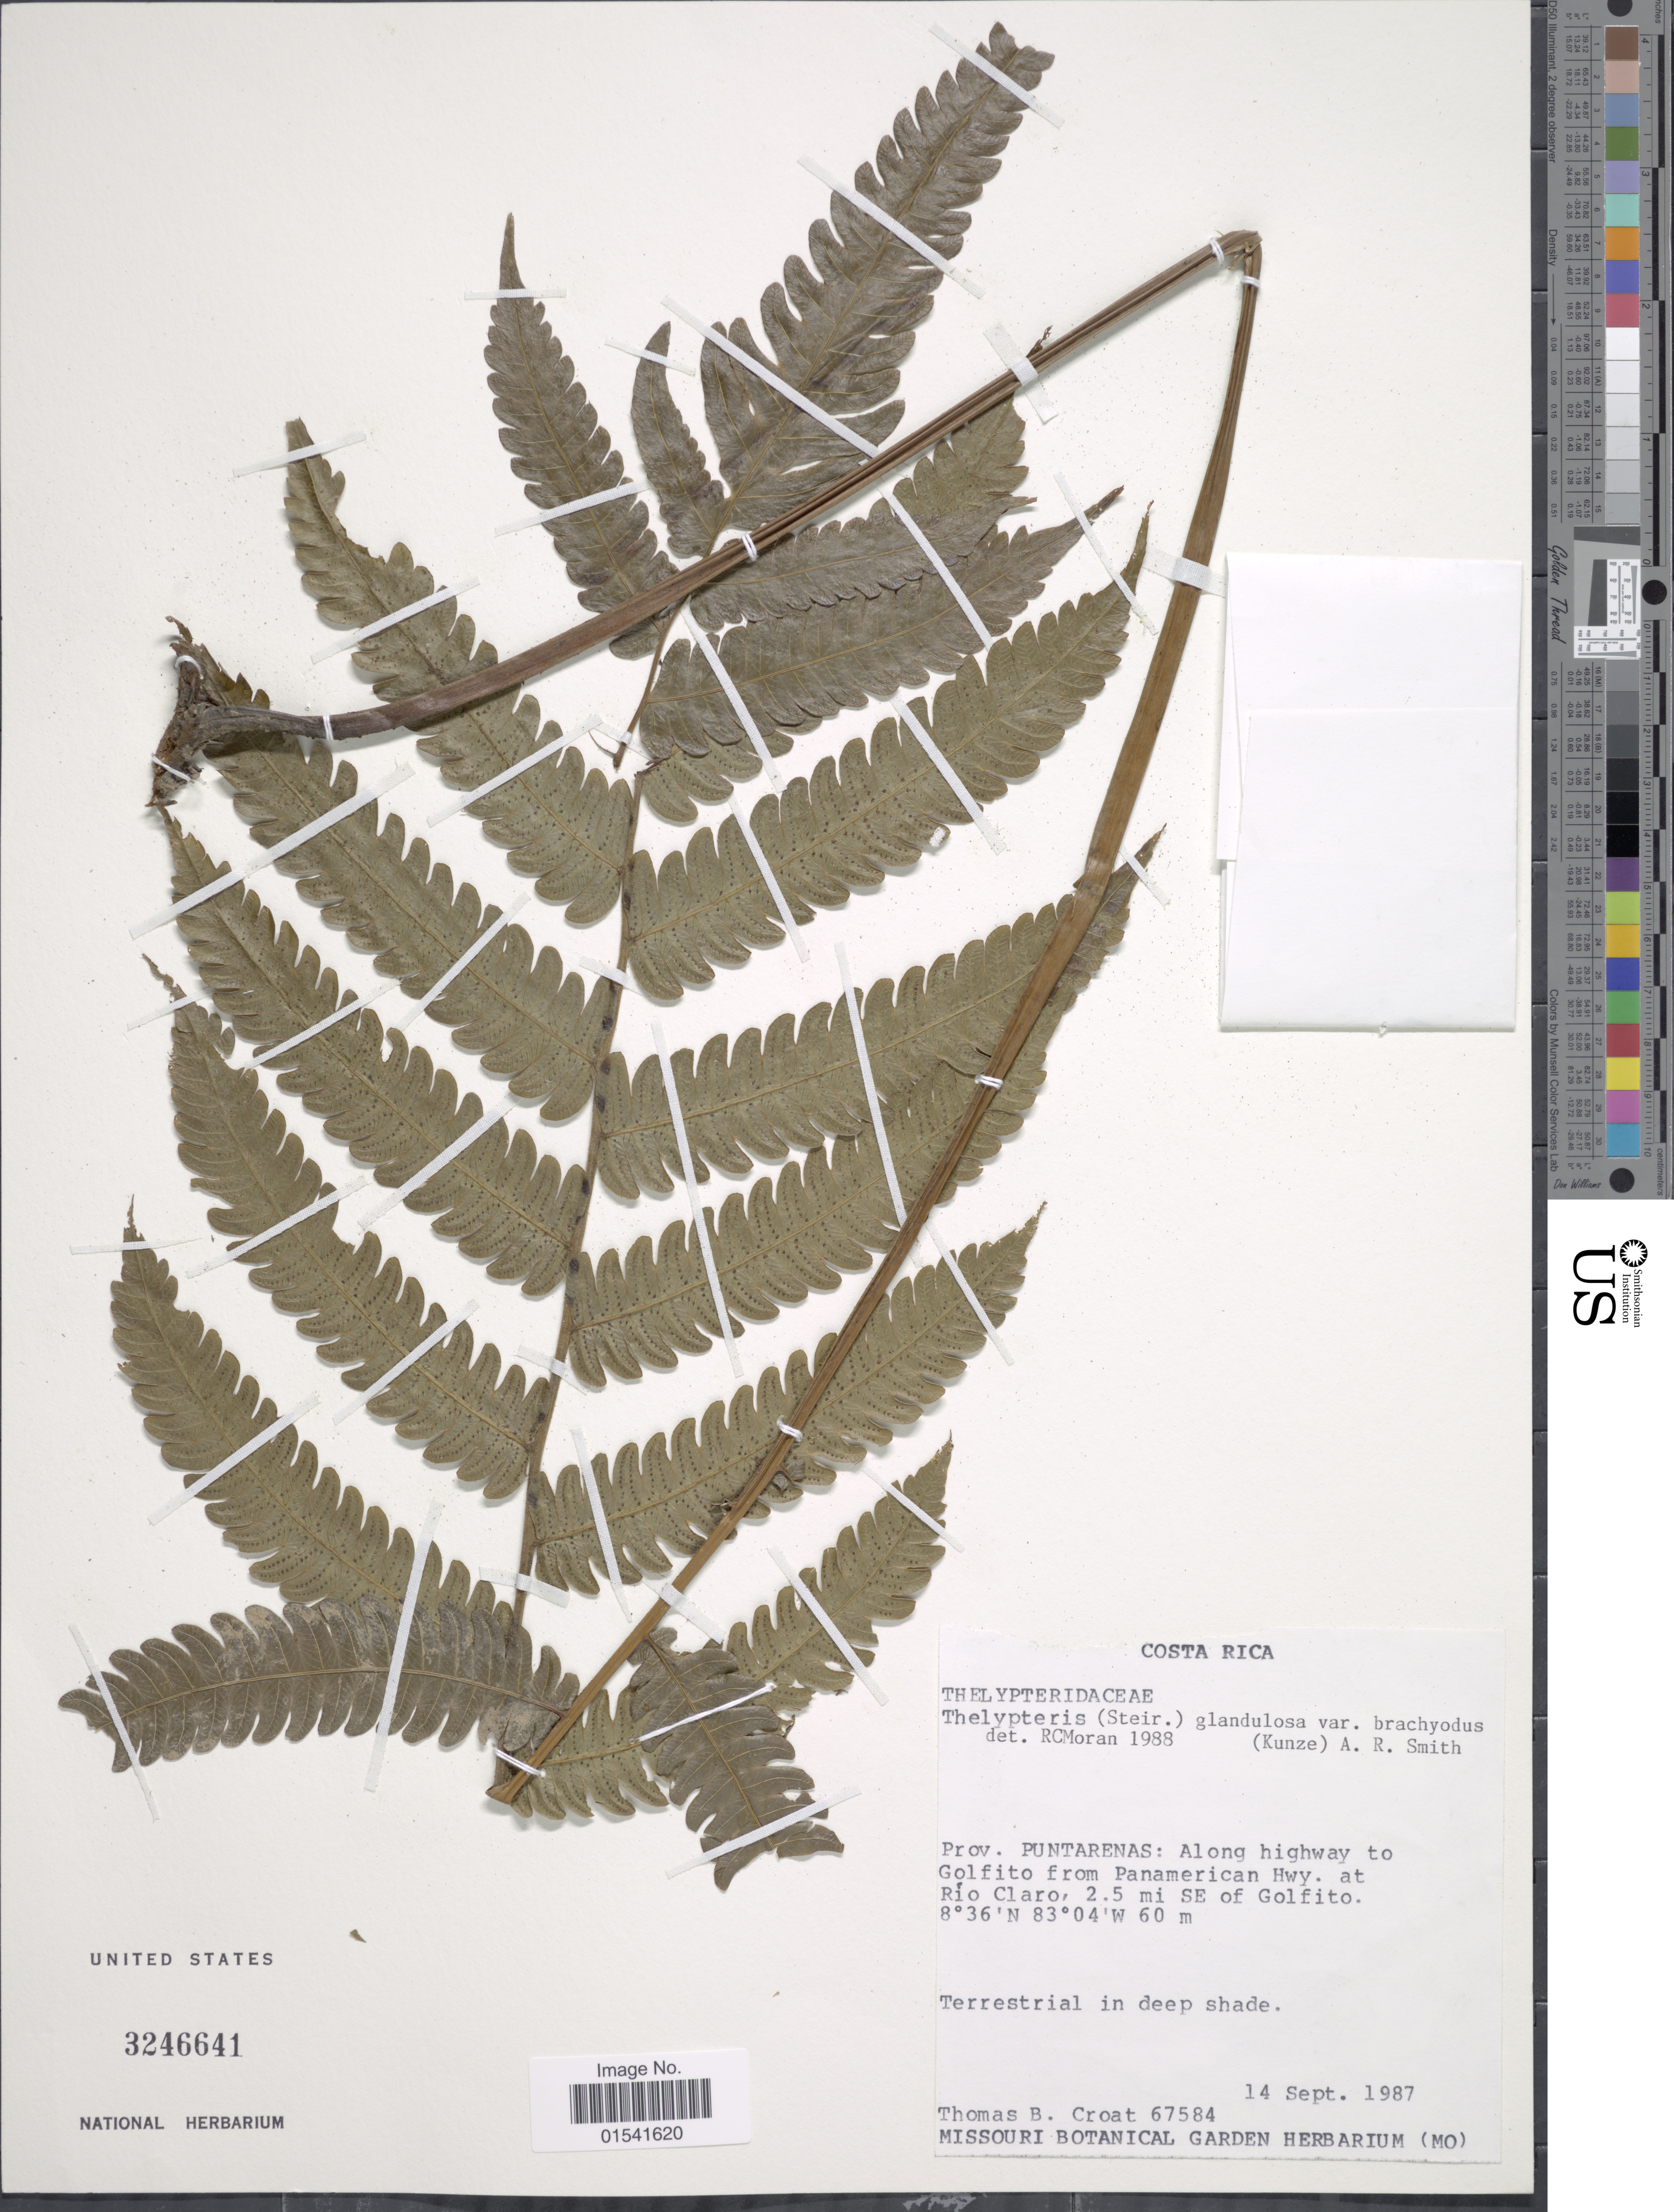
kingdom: Plantae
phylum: Tracheophyta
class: Polypodiopsida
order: Polypodiales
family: Thelypteridaceae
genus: Steiropteris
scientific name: Steiropteris glandulosa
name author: (Hook. f.) Pic. Serm.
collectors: T. B. Croat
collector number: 67584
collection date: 1987-09-14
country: Costa Rica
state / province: Puntarenas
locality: Along highway to Golfito from Panamerican Hwy. at Río Claro, 2.5 mi SW of Golfito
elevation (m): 60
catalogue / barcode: US 3246641